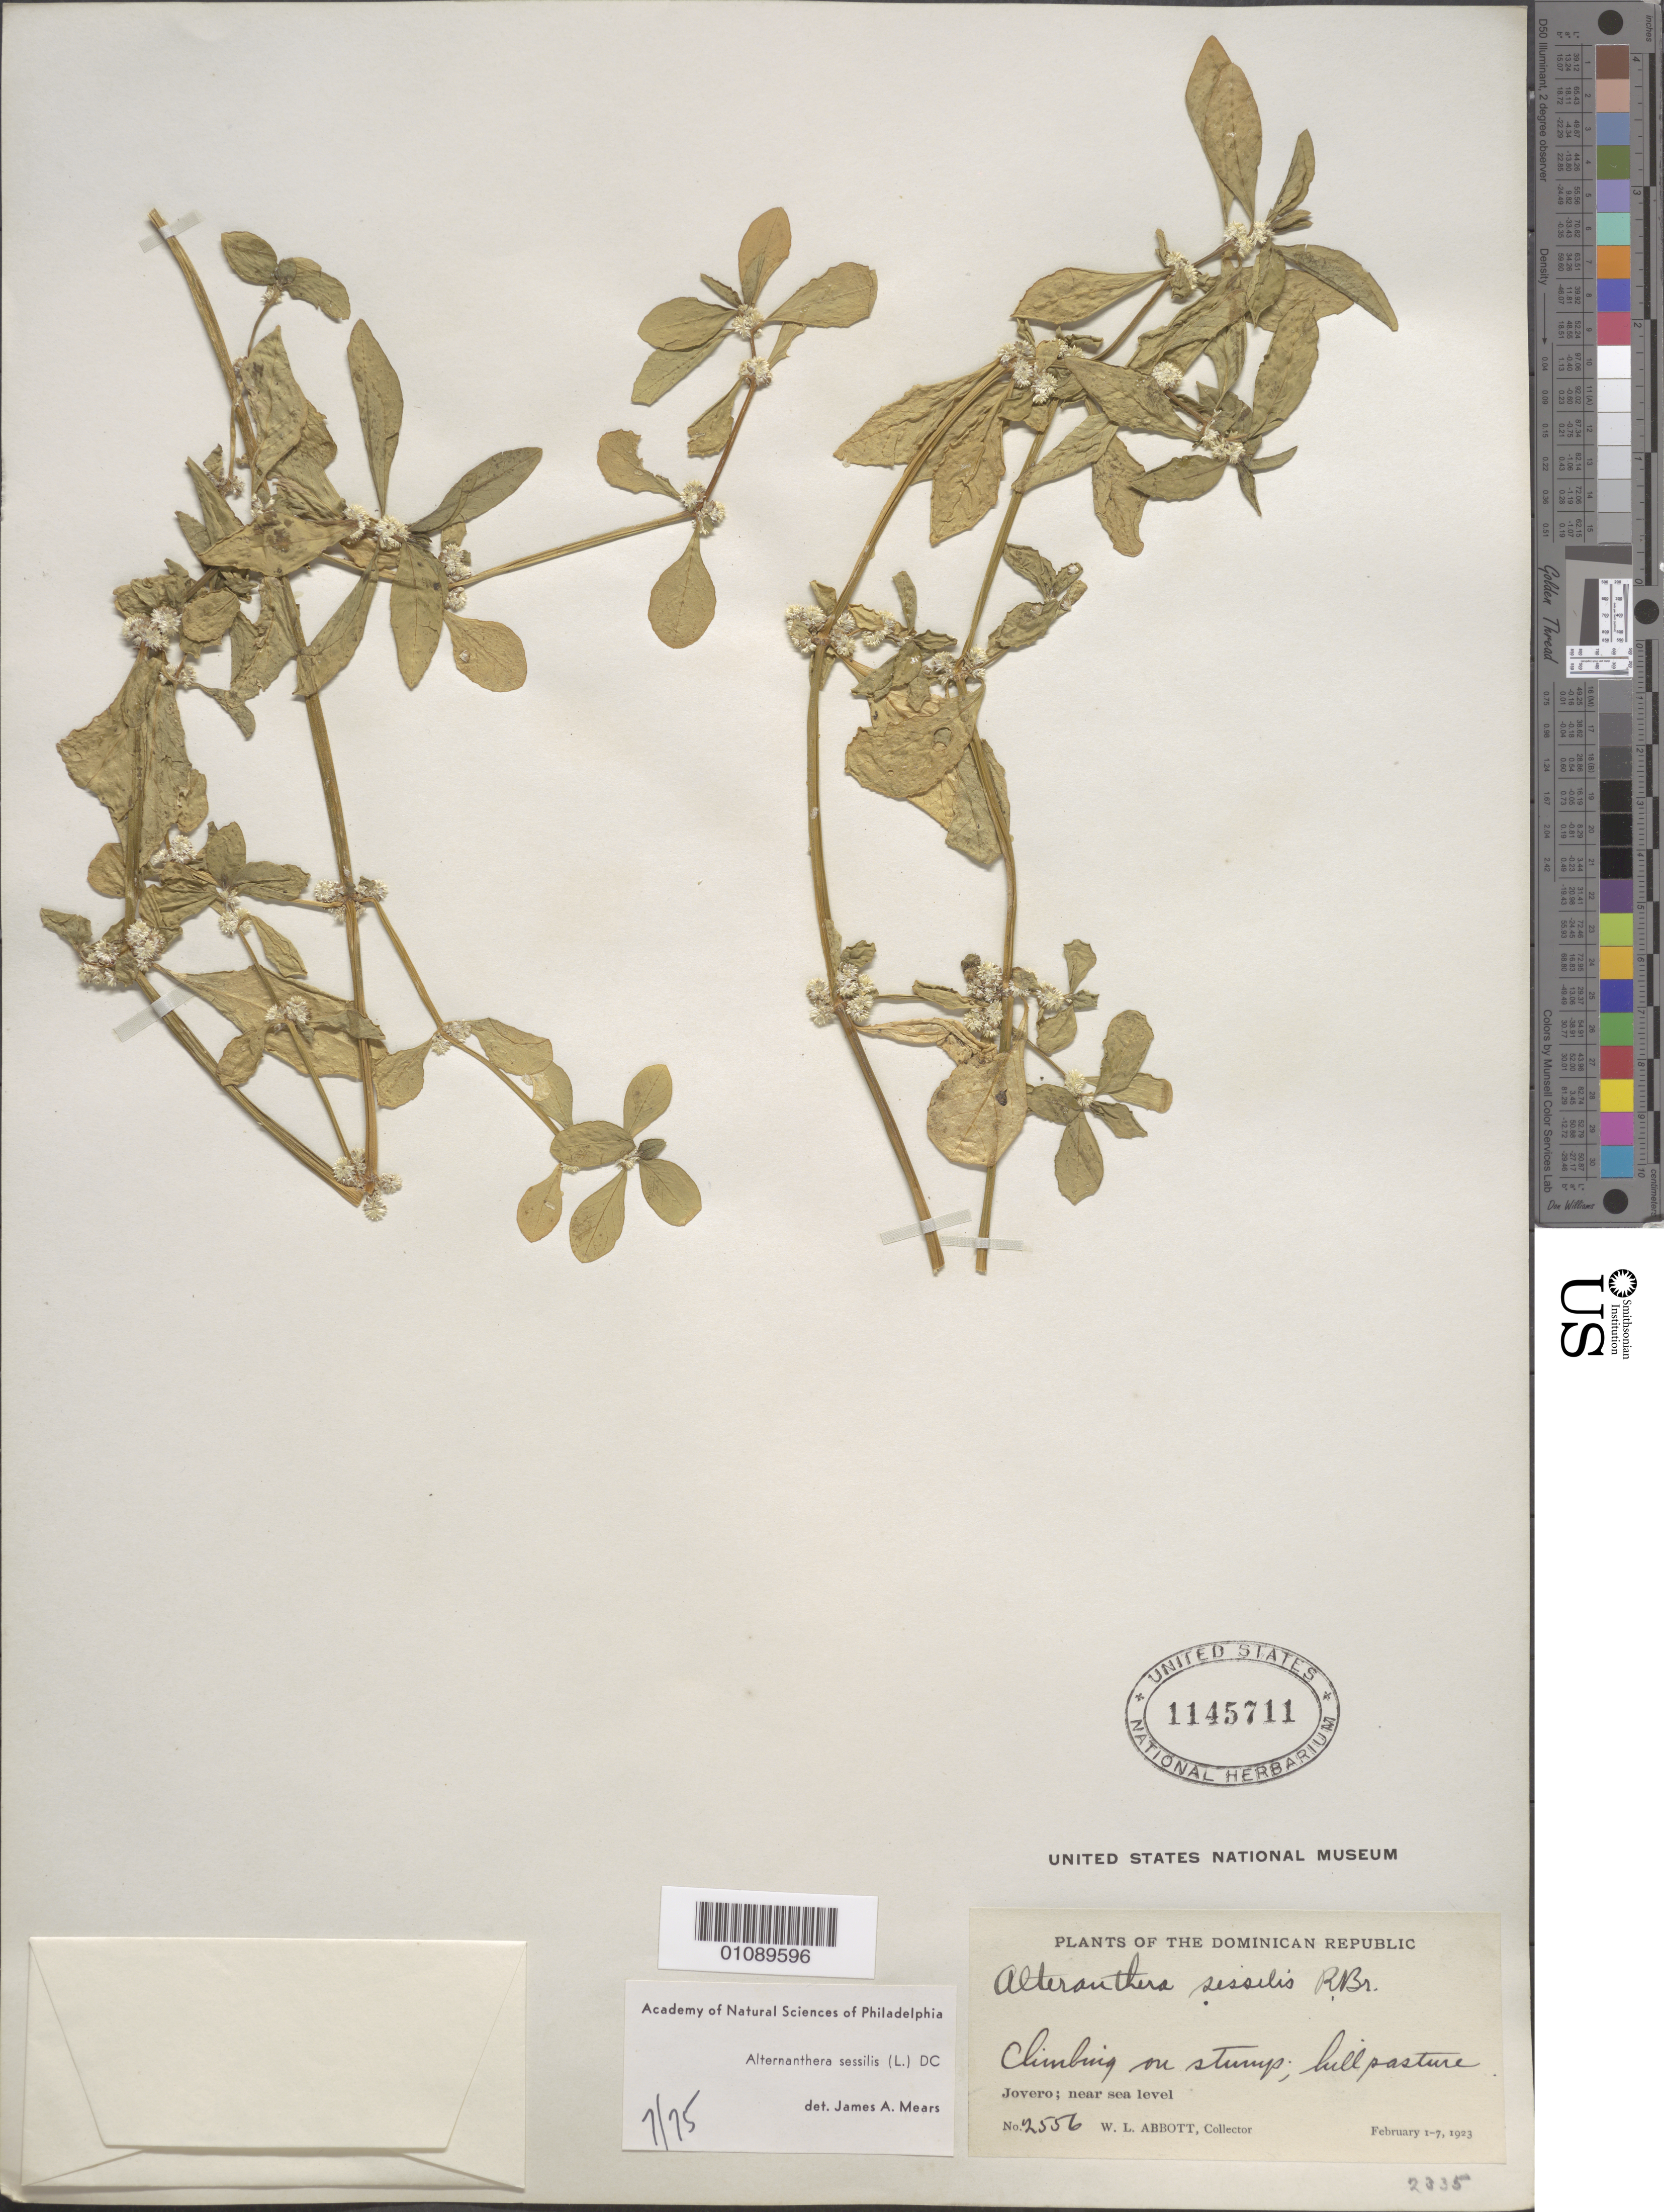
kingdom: Plantae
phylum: Tracheophyta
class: Magnoliopsida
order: Caryophyllales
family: Amaranthaceae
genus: Alternanthera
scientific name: Alternanthera sessilis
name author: (L.) DC.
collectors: W. L. Abbott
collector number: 2556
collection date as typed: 01 Feb 1923 to 07 Feb 1923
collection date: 1923-02-01/1923-02-07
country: Dominican Republic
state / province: Peravia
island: Hispaniola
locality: Jovero.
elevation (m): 0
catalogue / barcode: US 1145711